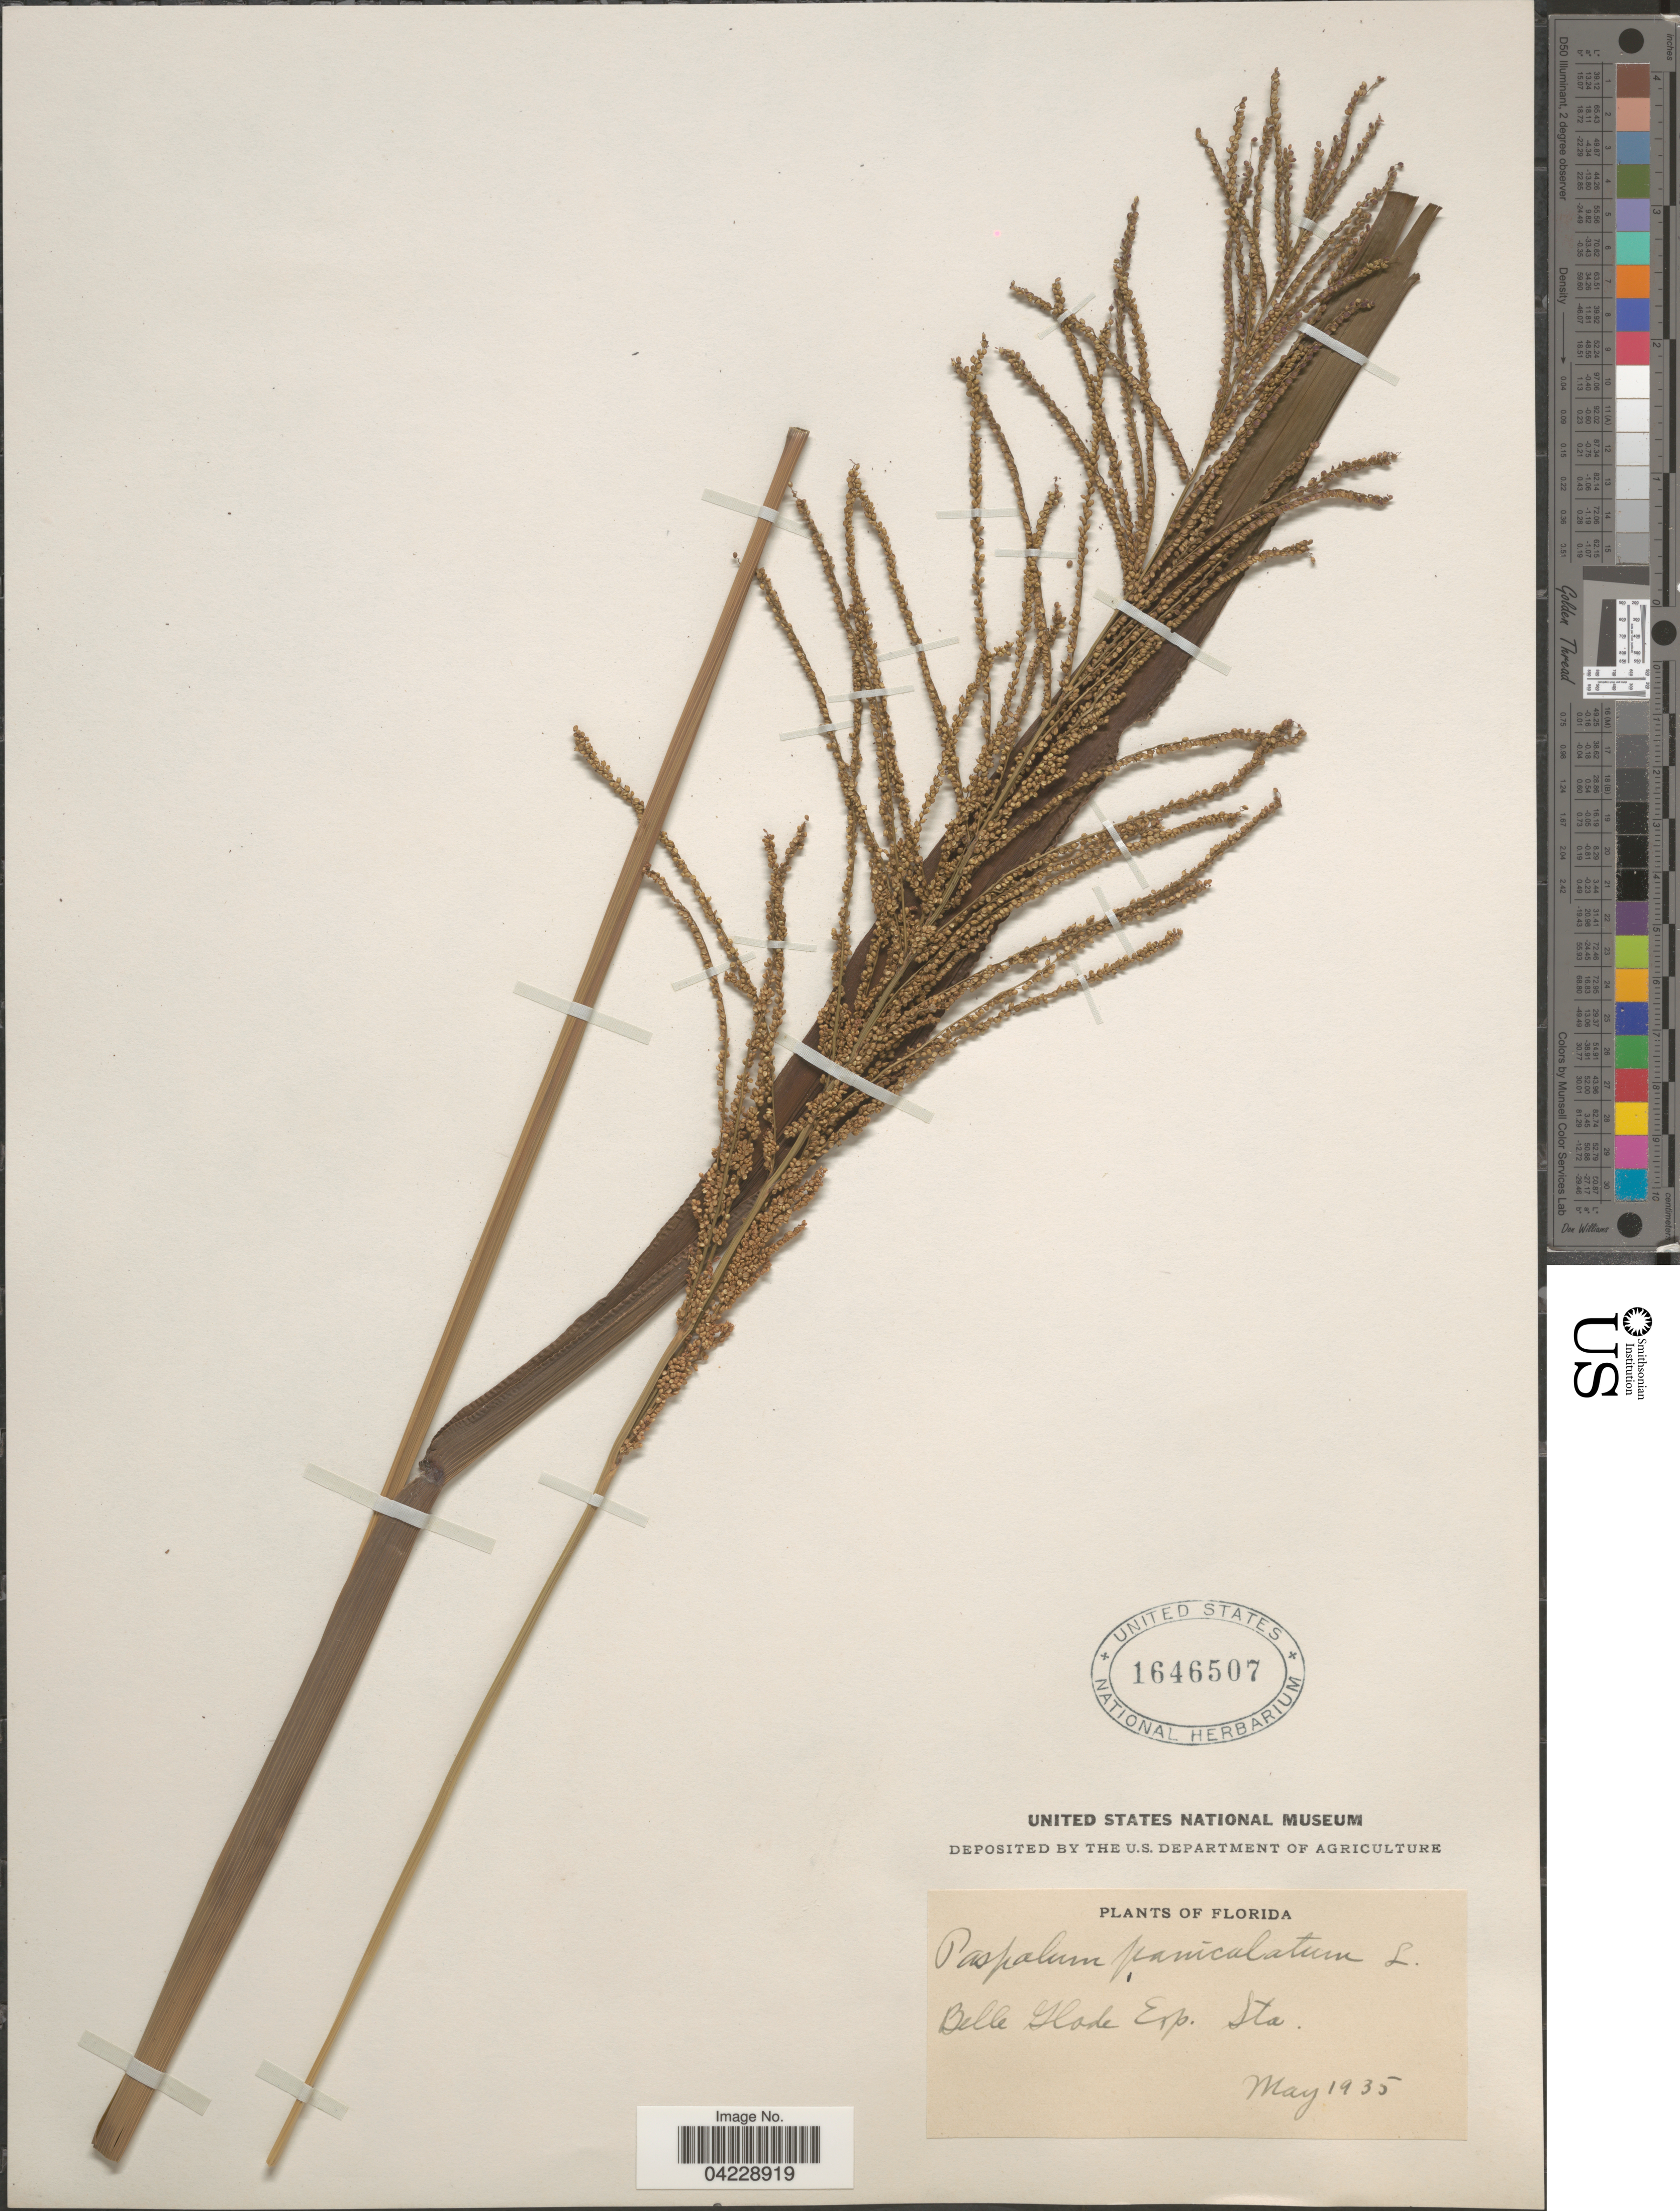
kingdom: Plantae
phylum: Tracheophyta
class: Liliopsida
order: Poales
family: Poaceae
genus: Paspalum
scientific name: Paspalum paniculatum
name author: L.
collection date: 1935-05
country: United States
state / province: Florida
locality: Belle Glade Exp. Sta.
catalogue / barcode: US 1646507